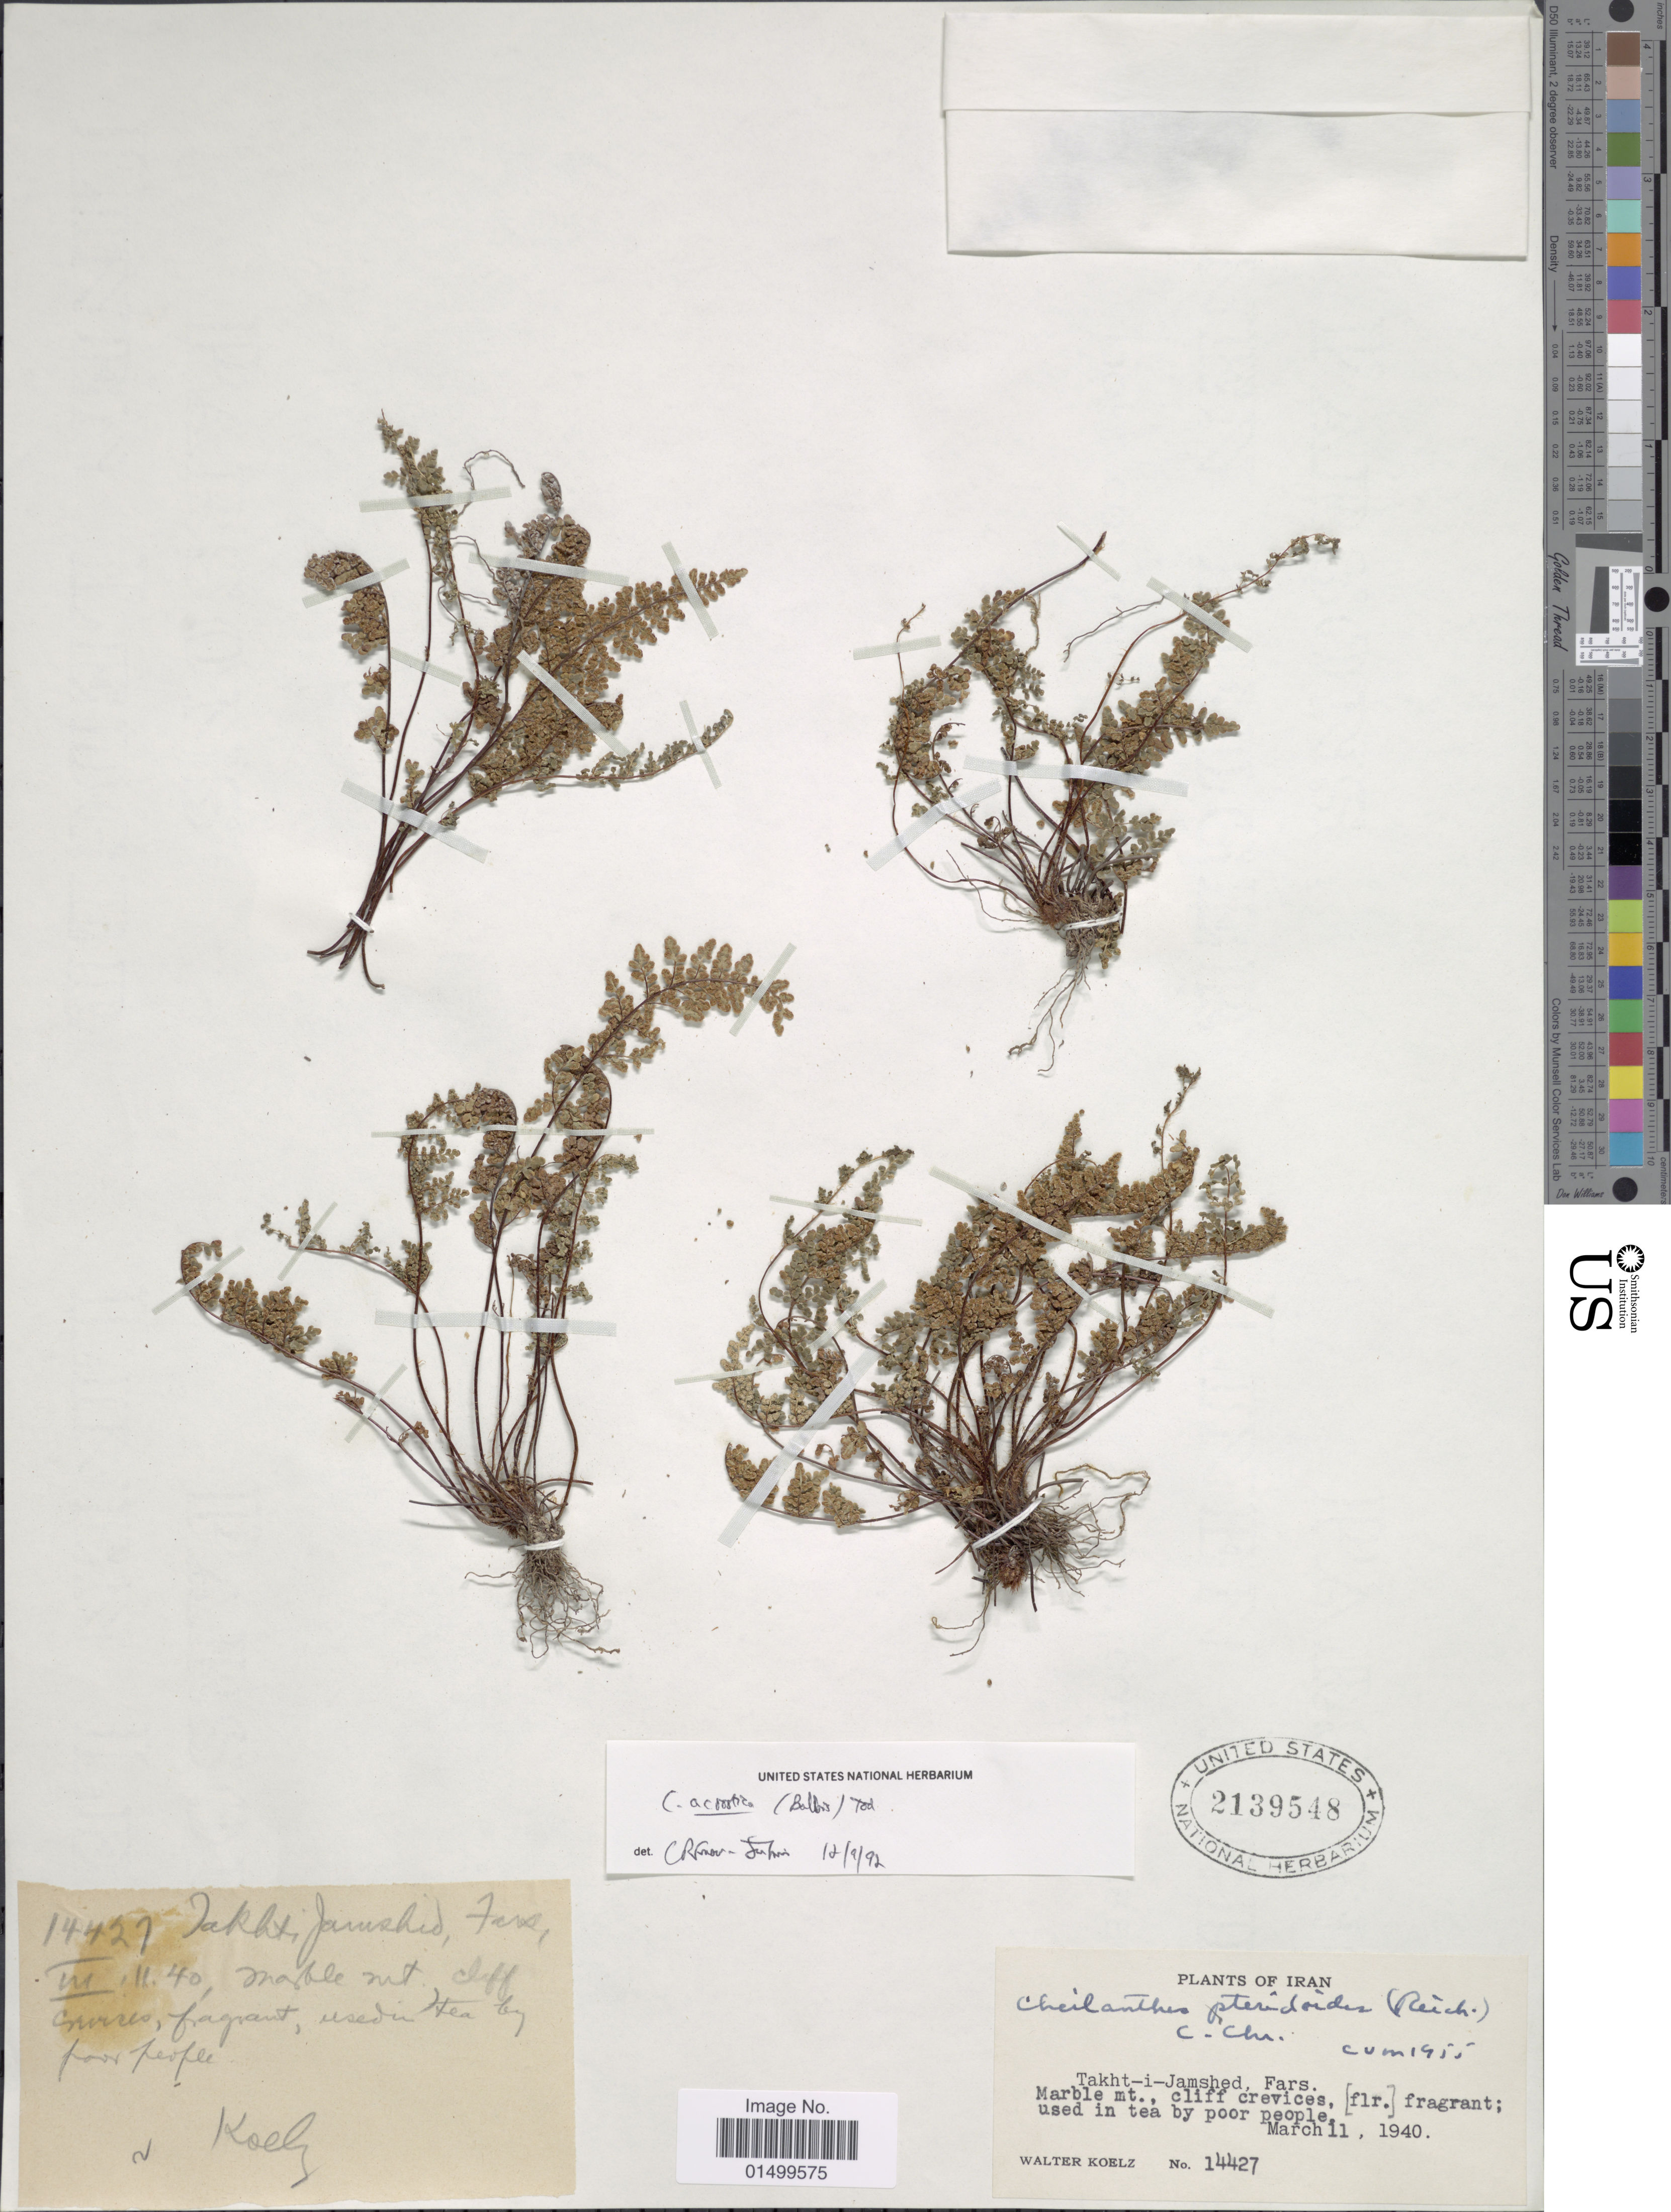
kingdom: Plantae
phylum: Tracheophyta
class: Polypodiopsida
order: Polypodiales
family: Pteridaceae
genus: Cheilanthes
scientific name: Cheilanthes pteridioides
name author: (Reichard) C. Chr.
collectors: W. N. Koelz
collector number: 14427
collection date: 1940-03-11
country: Iran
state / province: Fars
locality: Takht-i-Jamshed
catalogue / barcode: US 2139548